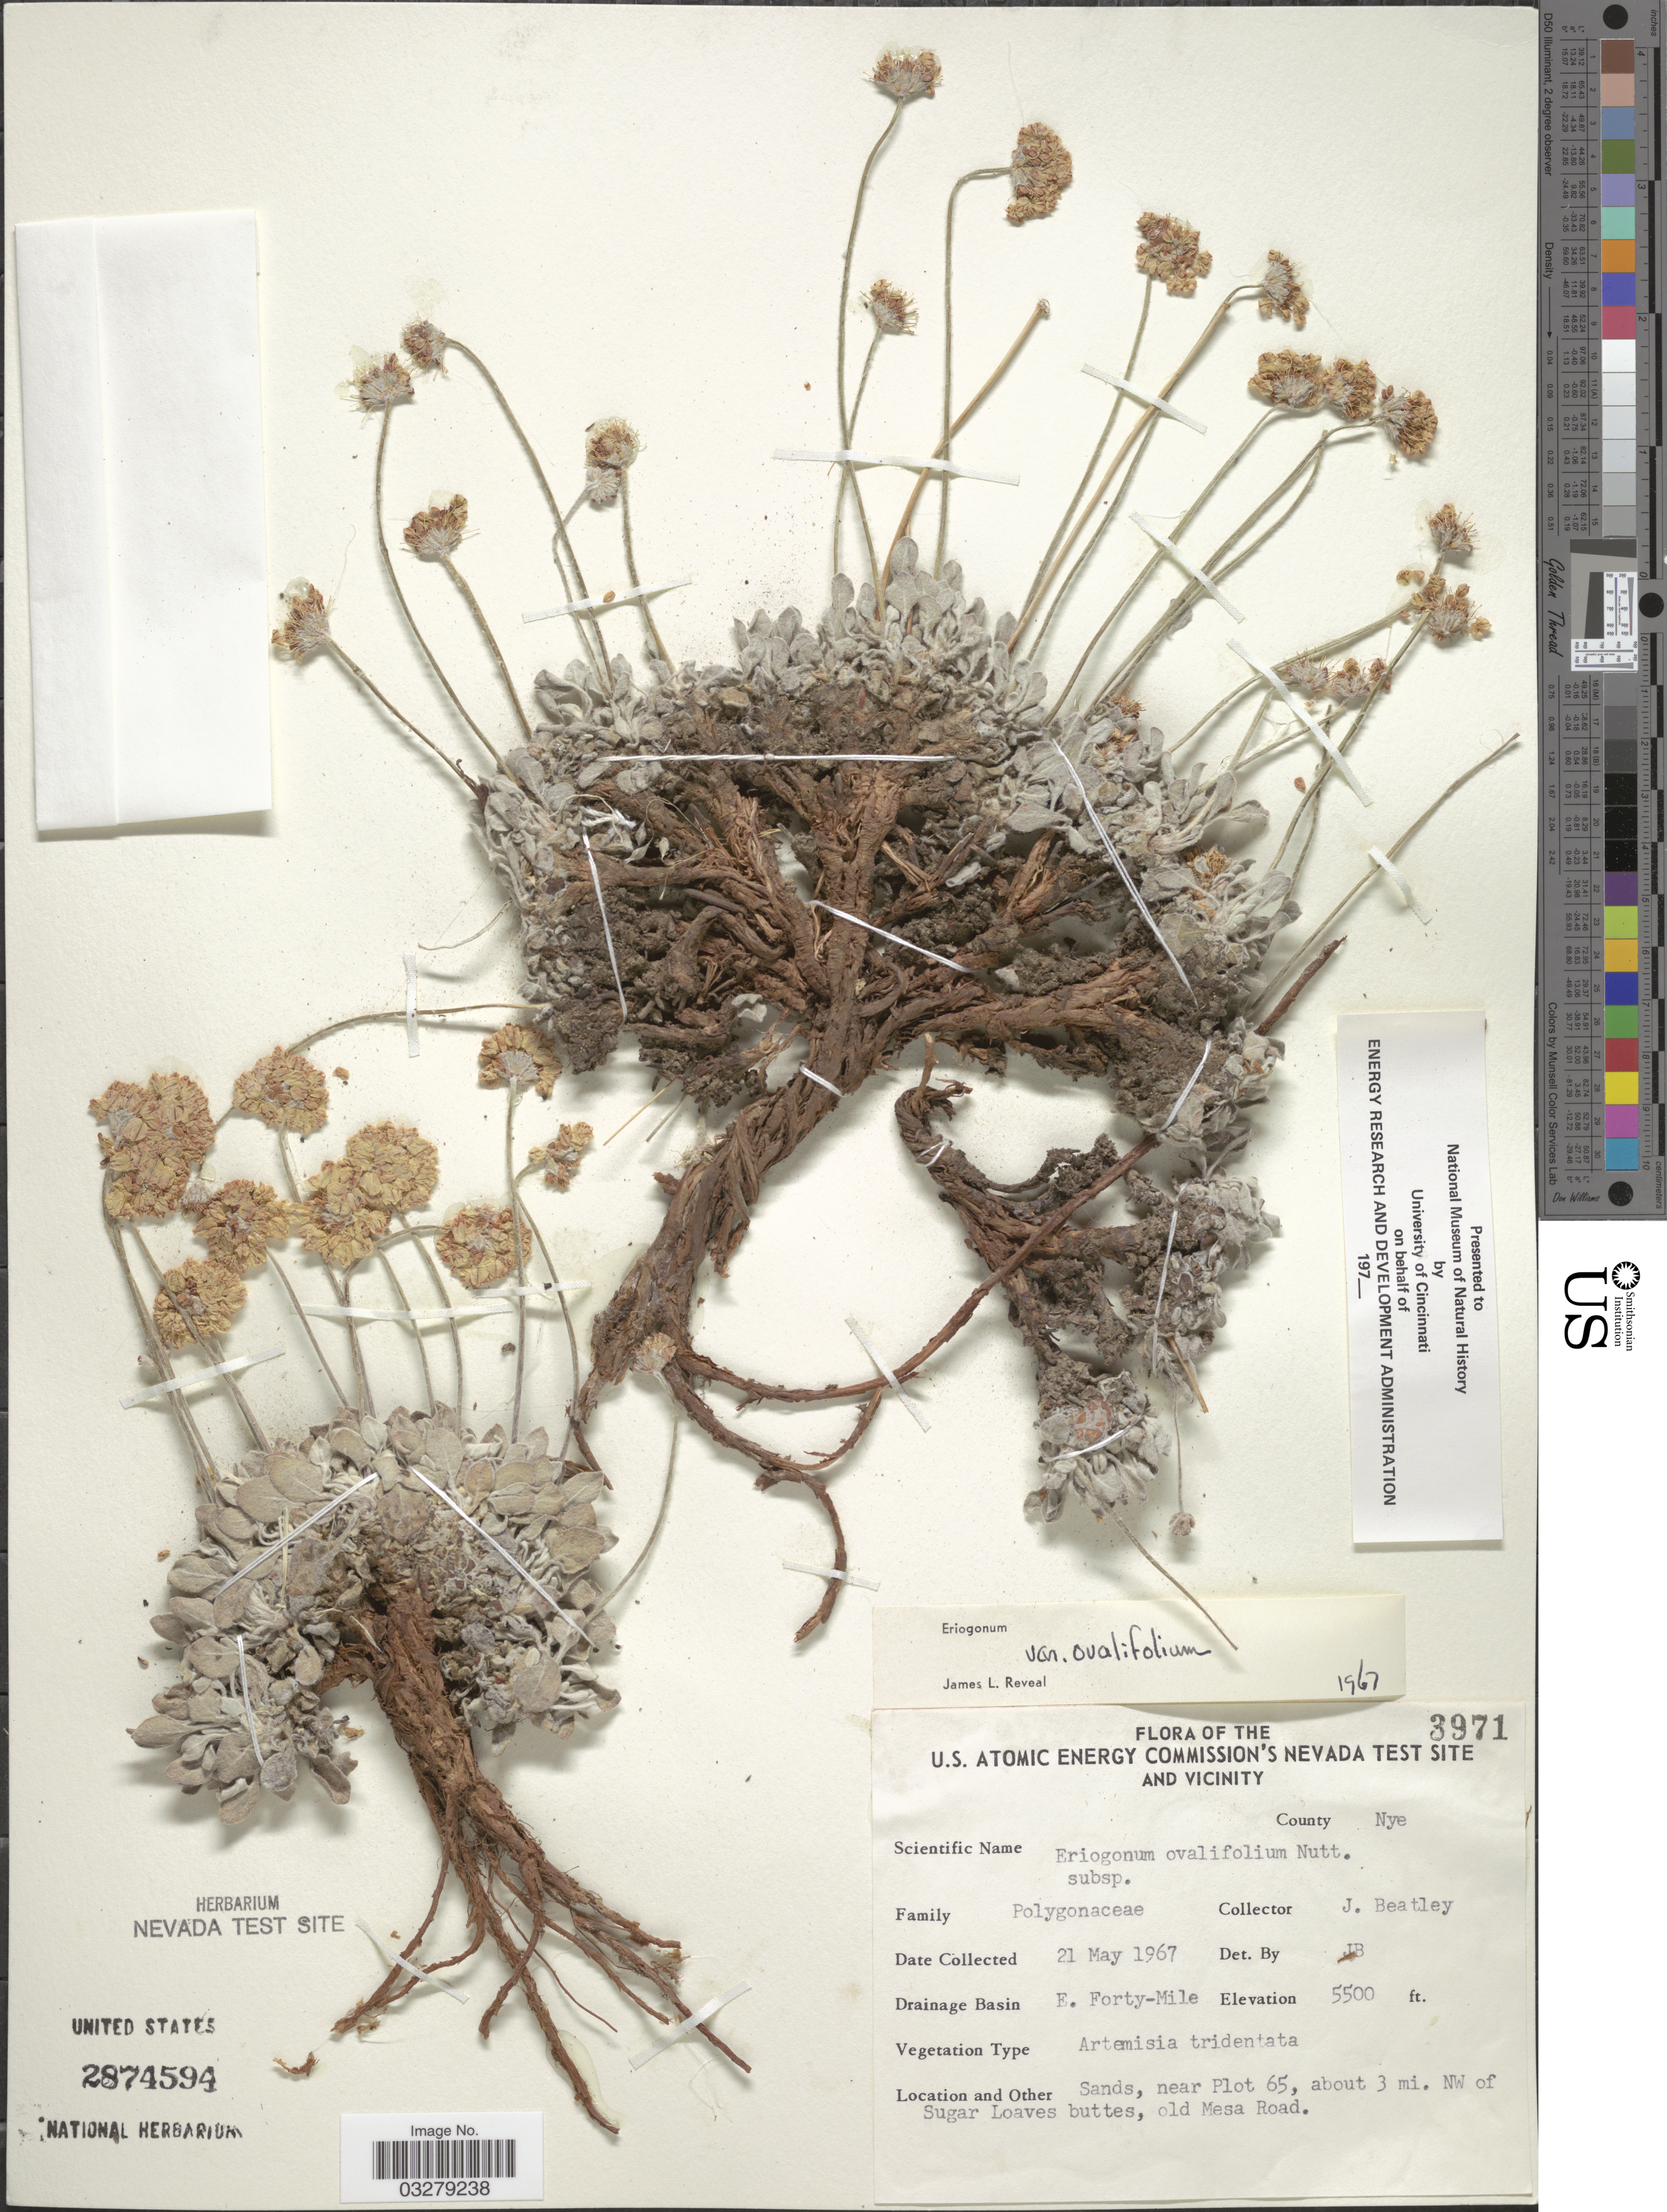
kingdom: Plantae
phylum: Tracheophyta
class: Magnoliopsida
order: Caryophyllales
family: Polygonaceae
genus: Eriogonum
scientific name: Eriogonum ovalifolium var. ovalifolium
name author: Nutt.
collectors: J. C. Beatley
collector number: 3971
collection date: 1967-05-21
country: United States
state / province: Nevada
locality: U.S. Atomic Energy Commission's Nevada Test Site and Vicinity. County Nye. Drainage Basin E. Forty-Mile. Sands, near Plot 65, about 3 mi. NW of Sugar Loaves buttes, old Mesa Road.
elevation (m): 1676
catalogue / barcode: US 2874594